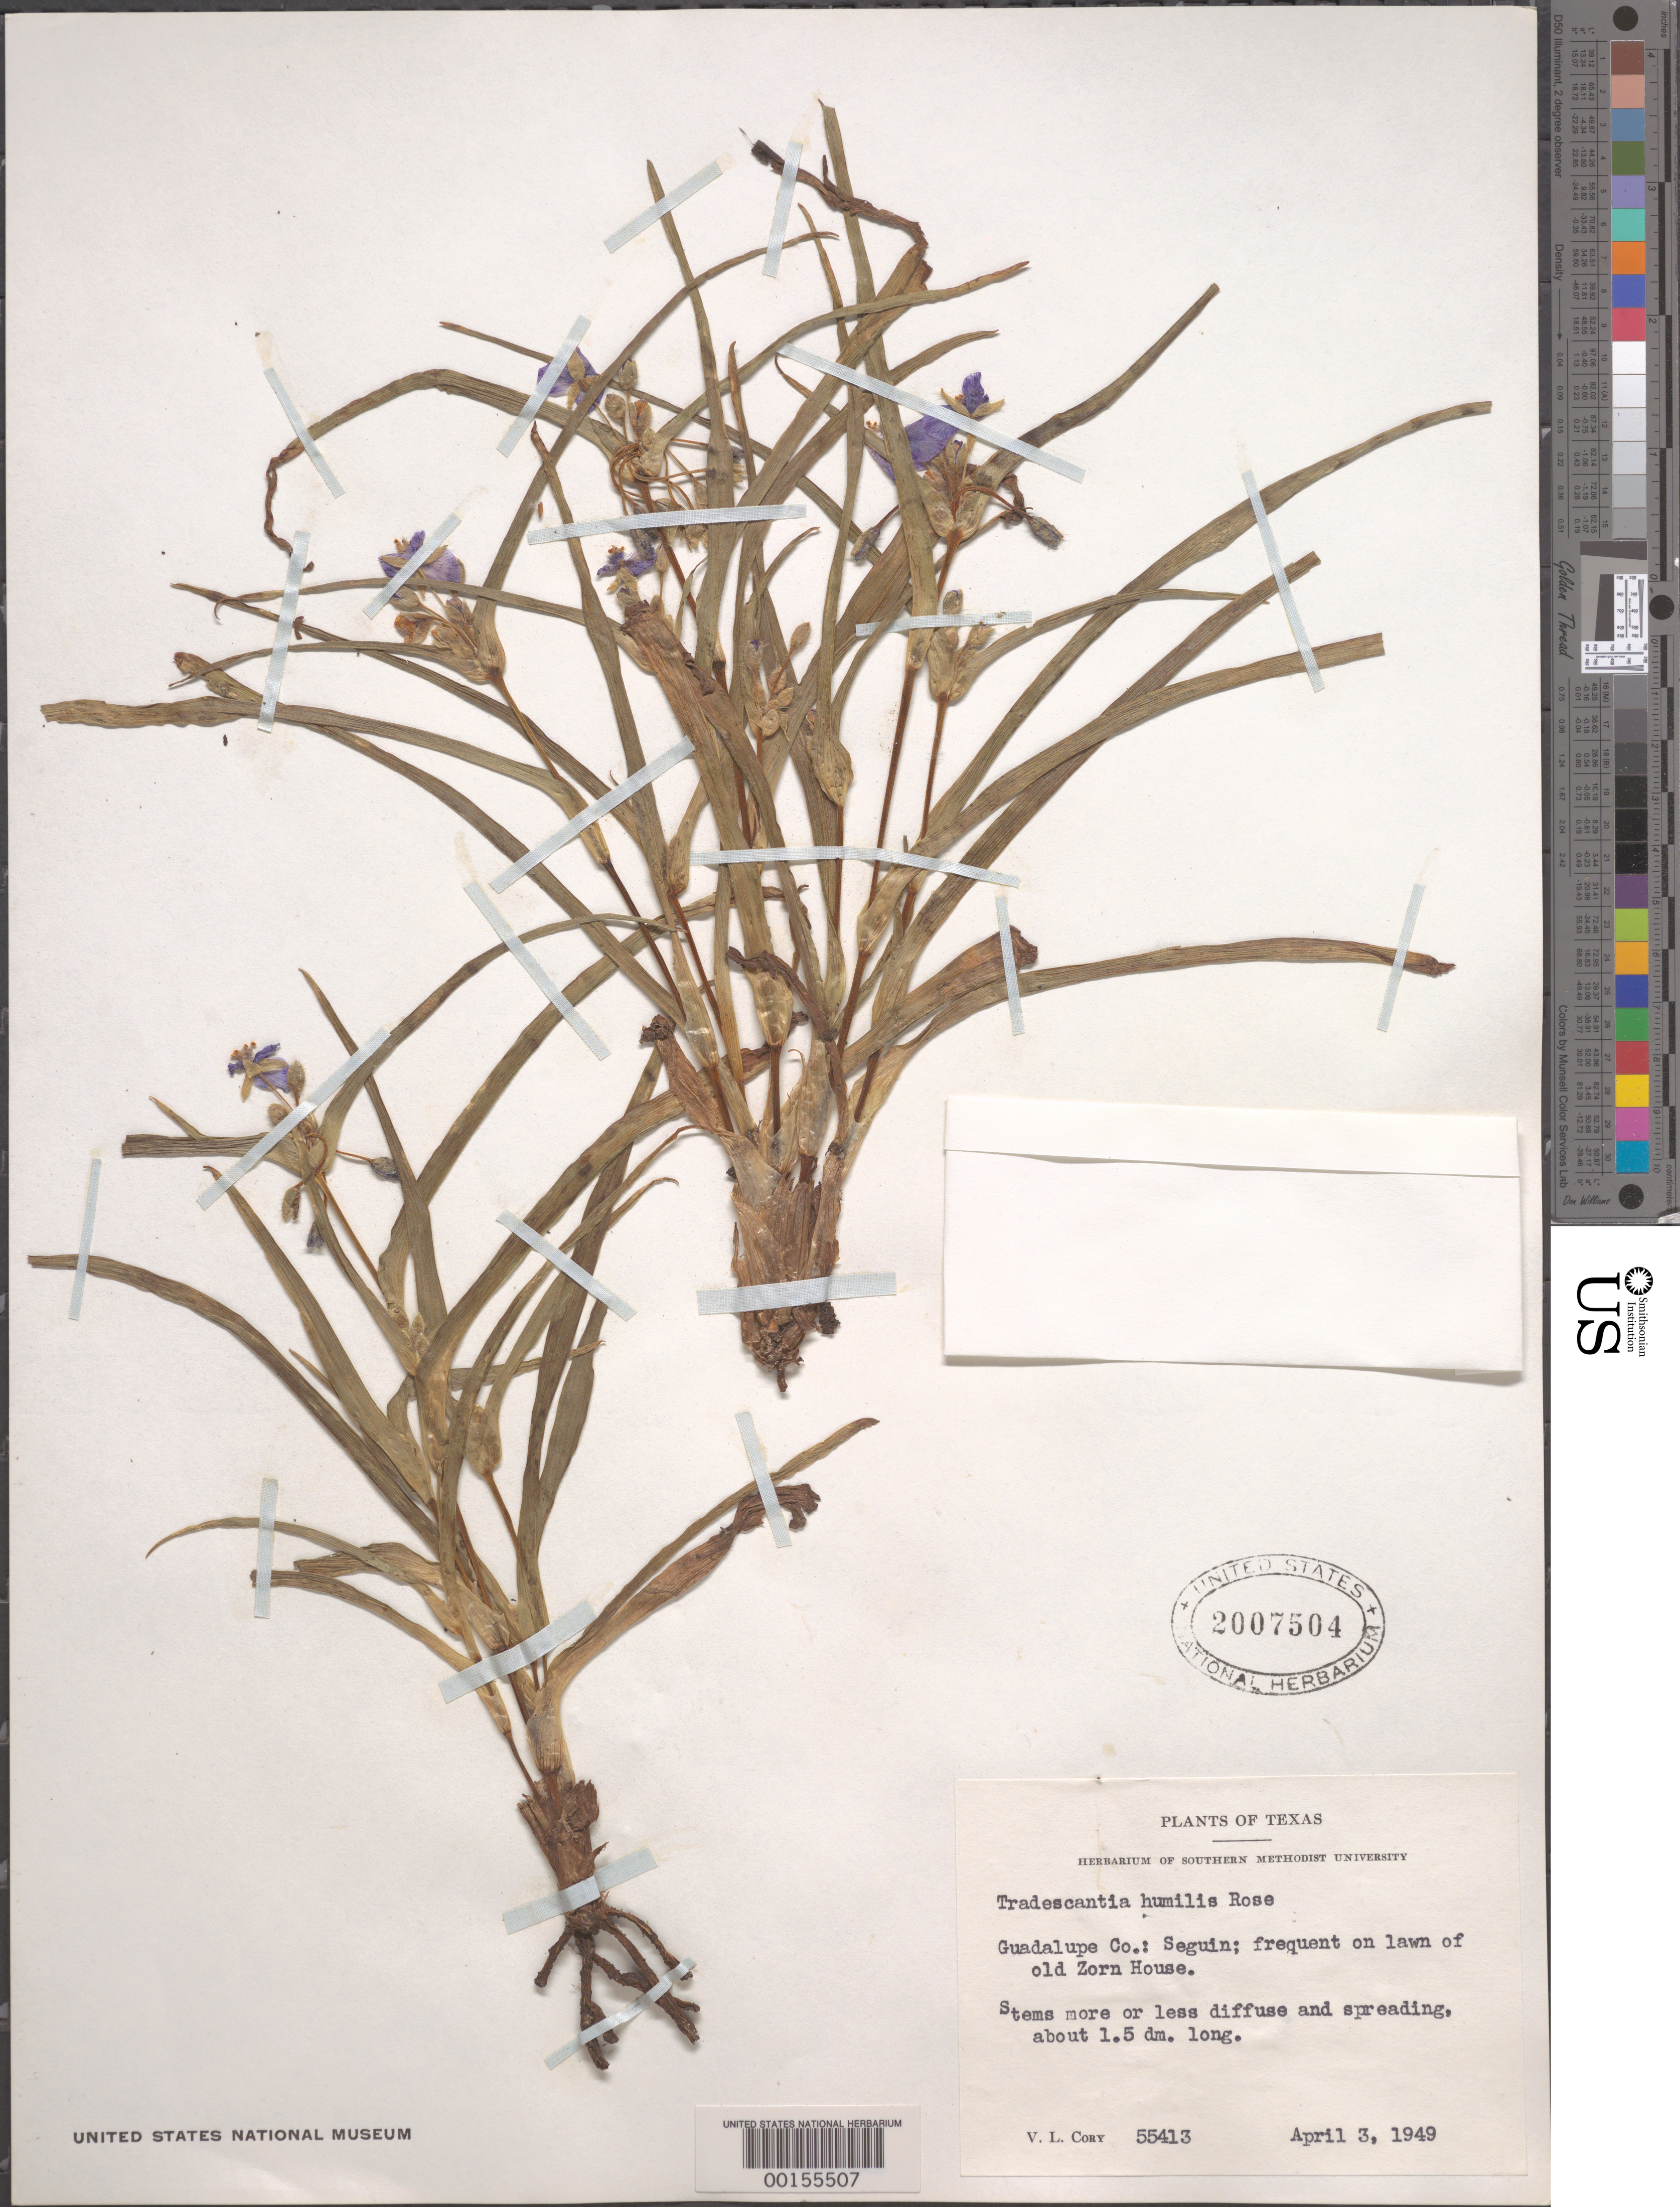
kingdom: Plantae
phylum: Tracheophyta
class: Liliopsida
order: Commelinales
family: Commelinaceae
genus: Tradescantia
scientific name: Tradescantia humilis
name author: Rose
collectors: V. Cory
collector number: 55413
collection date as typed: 03 Apr 1949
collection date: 1949-04-03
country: United States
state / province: Texas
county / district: Guadalupe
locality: Seguin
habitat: Lawn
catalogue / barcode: US 2007504